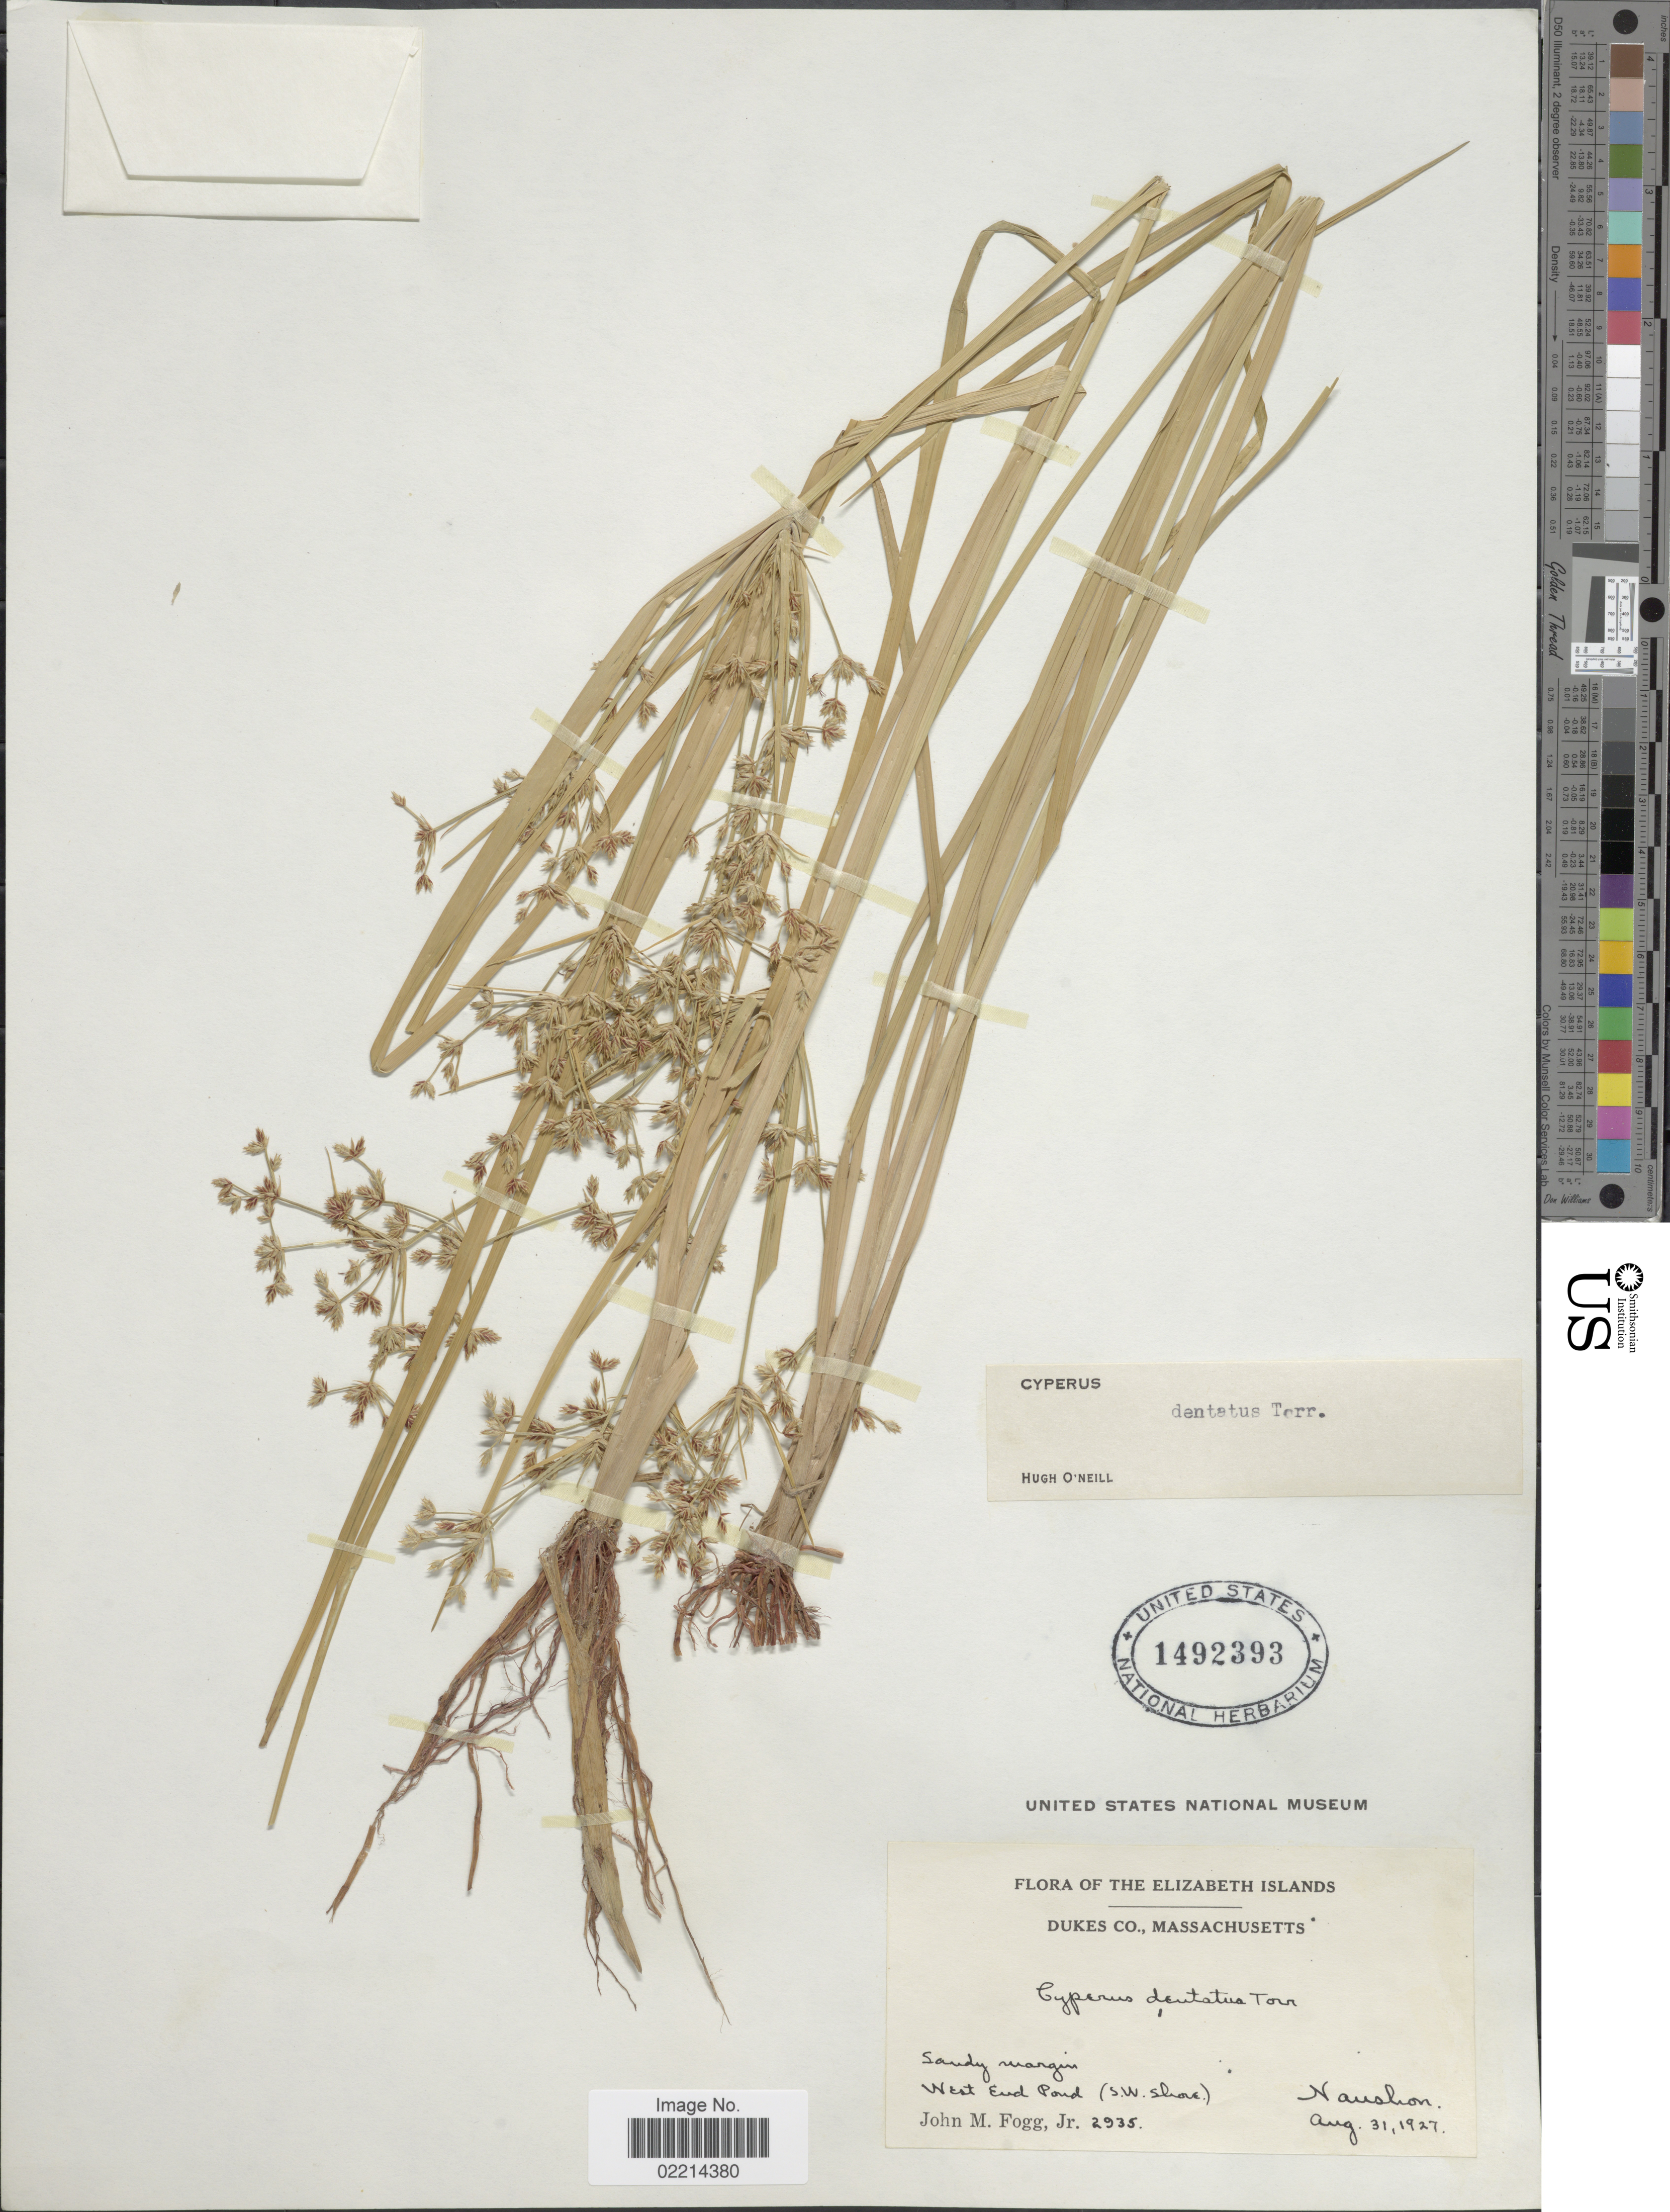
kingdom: Plantae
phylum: Tracheophyta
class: Liliopsida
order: Poales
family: Cyperaceae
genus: Cyperus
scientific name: Cyperus dentatus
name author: Torr.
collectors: J. Fogg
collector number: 2935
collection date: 1927-08-31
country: United States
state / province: Massachusetts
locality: The Elizabeth Islands, Dukes Co., Sandy margin, West End Pond (S.W. shore), Naushon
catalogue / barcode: US 1492393